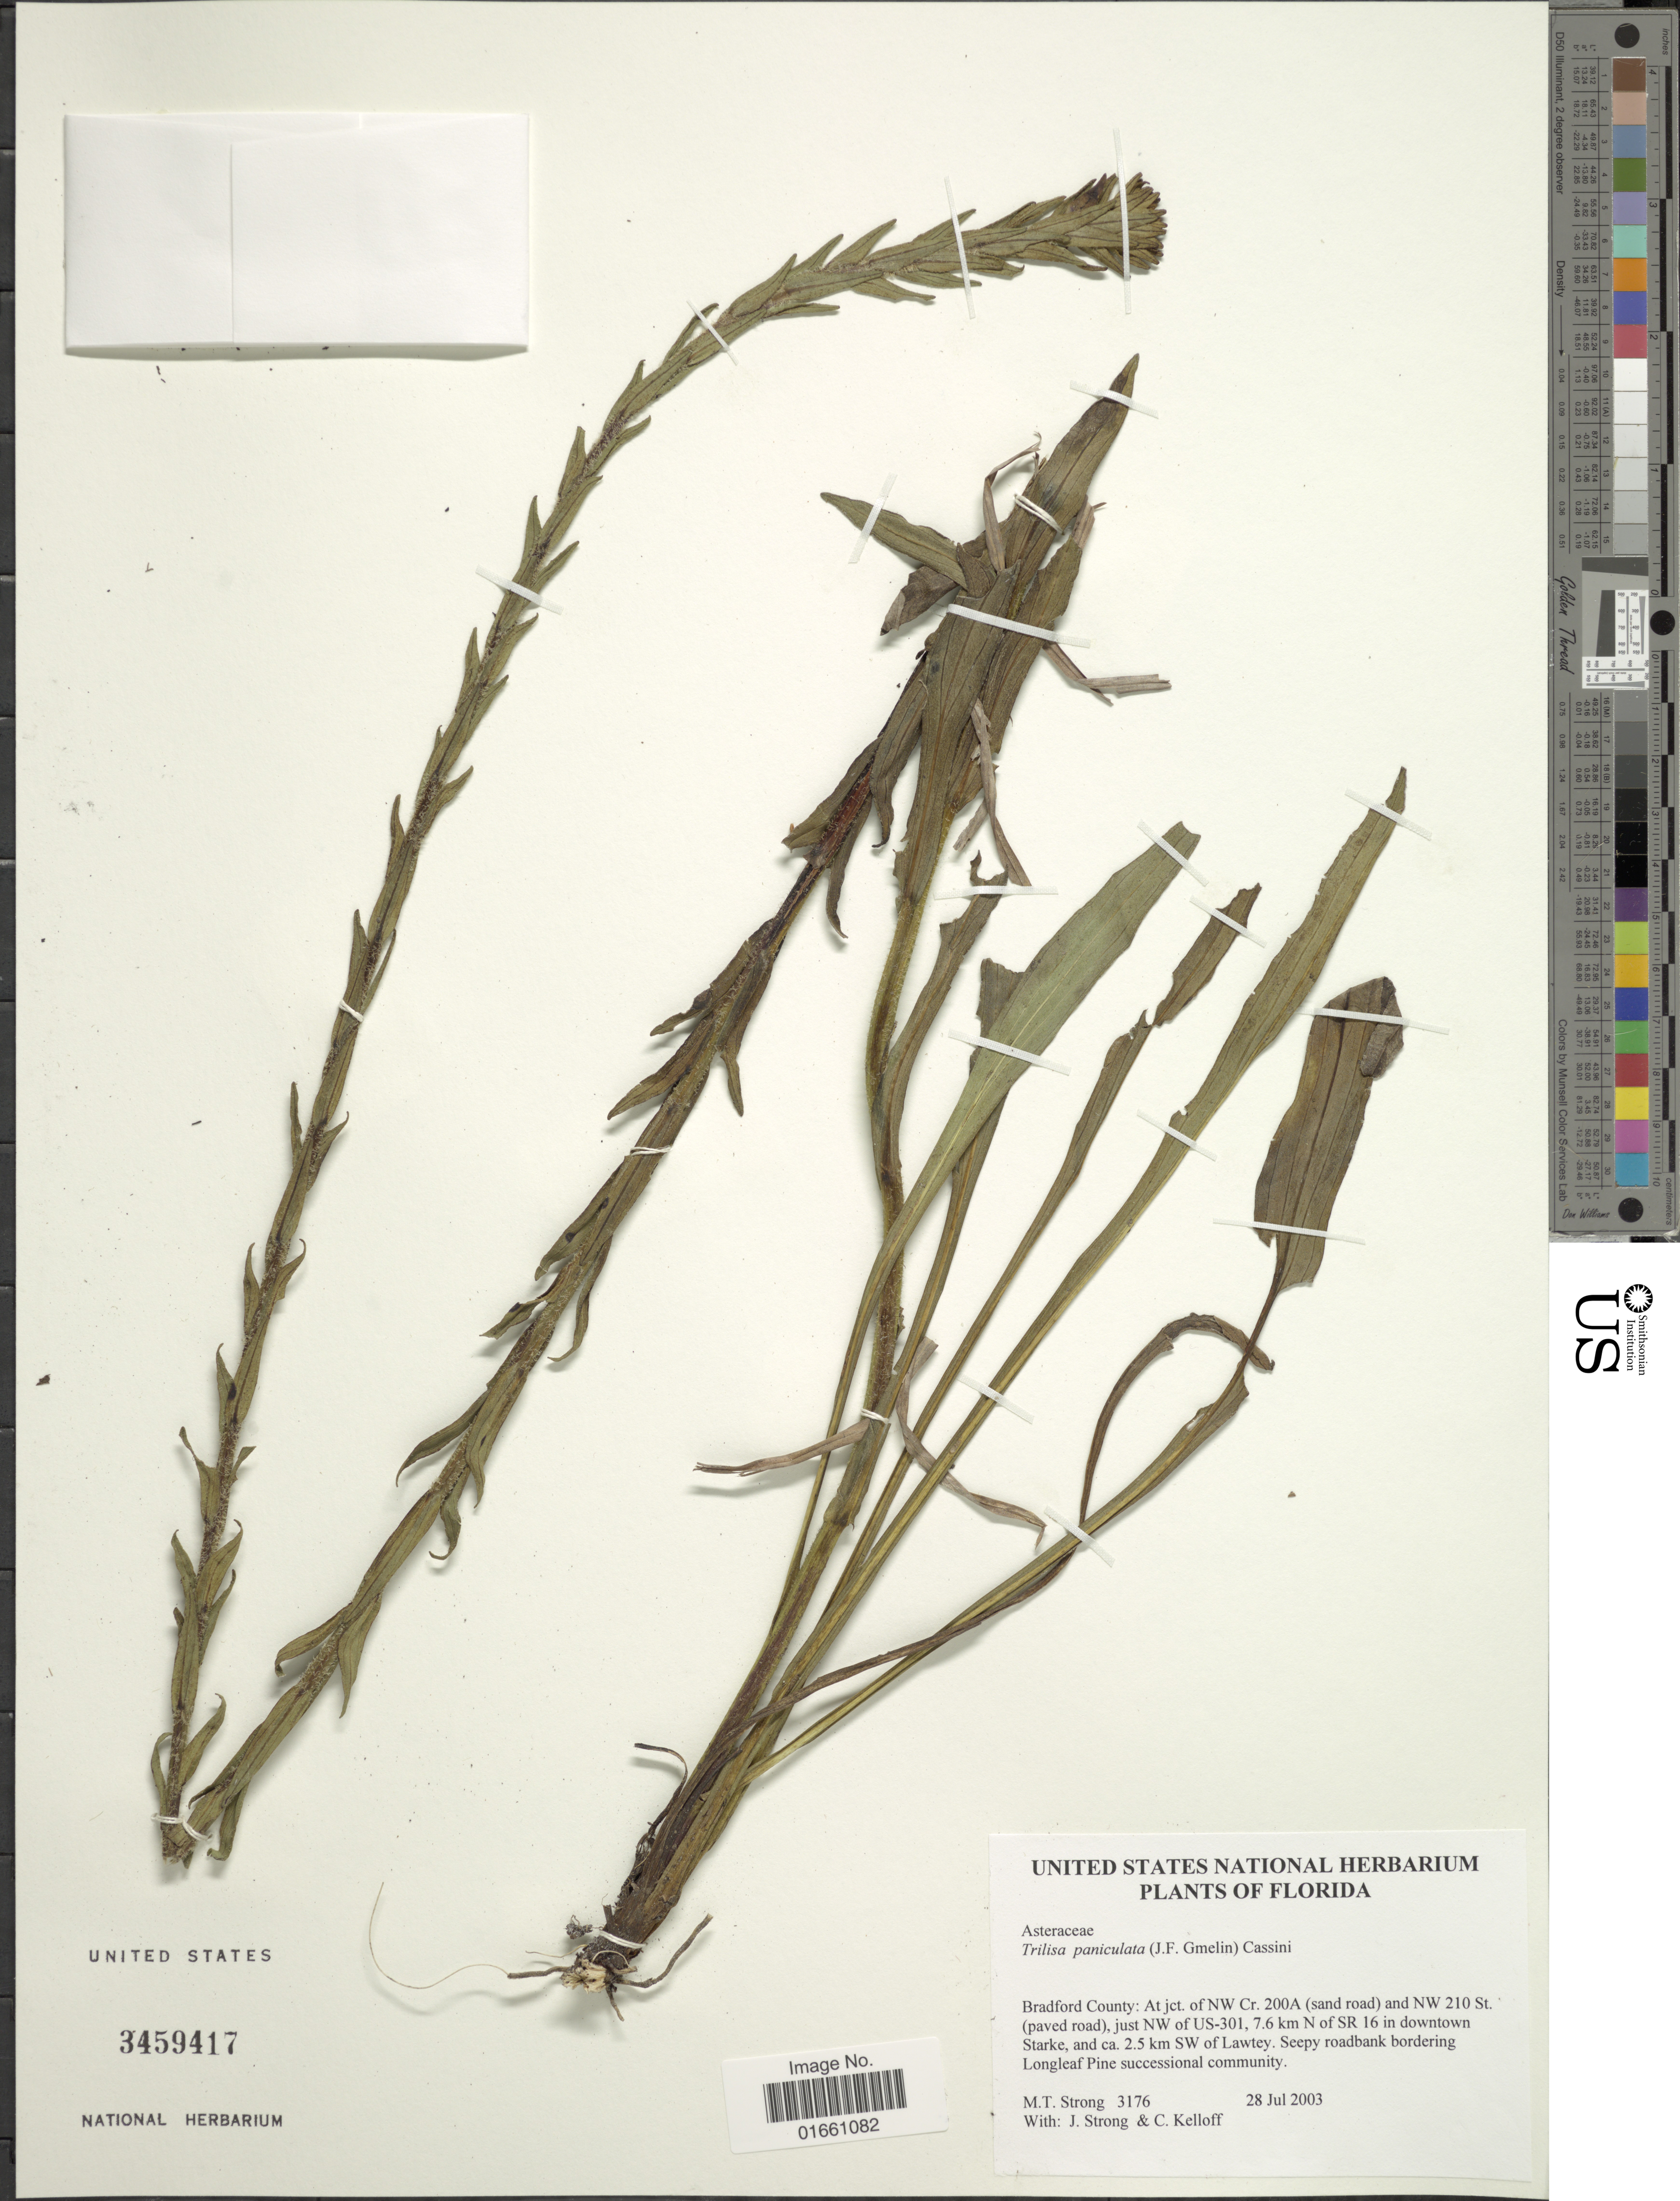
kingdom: Plantae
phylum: Tracheophyta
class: Magnoliopsida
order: Asterales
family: Asteraceae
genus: Trilisa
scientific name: Trilisa paniculata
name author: (J.F. Gmel.) Cass.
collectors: M. T. Strong, J. L. Strong & C. L. Kelloff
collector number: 3176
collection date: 2003-07-28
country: United States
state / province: Florida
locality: Bradford County: At jct. of NW Cr. 200A (sand road) and NW 210 St. (paved road), just NW of US-301, 7.6 km N of SR 16 in downtown Starke, and ca. 2.5 km SW of Lawtey. Seepy roadbank bordering Longleaf Pine successional community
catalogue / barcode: US 3459417